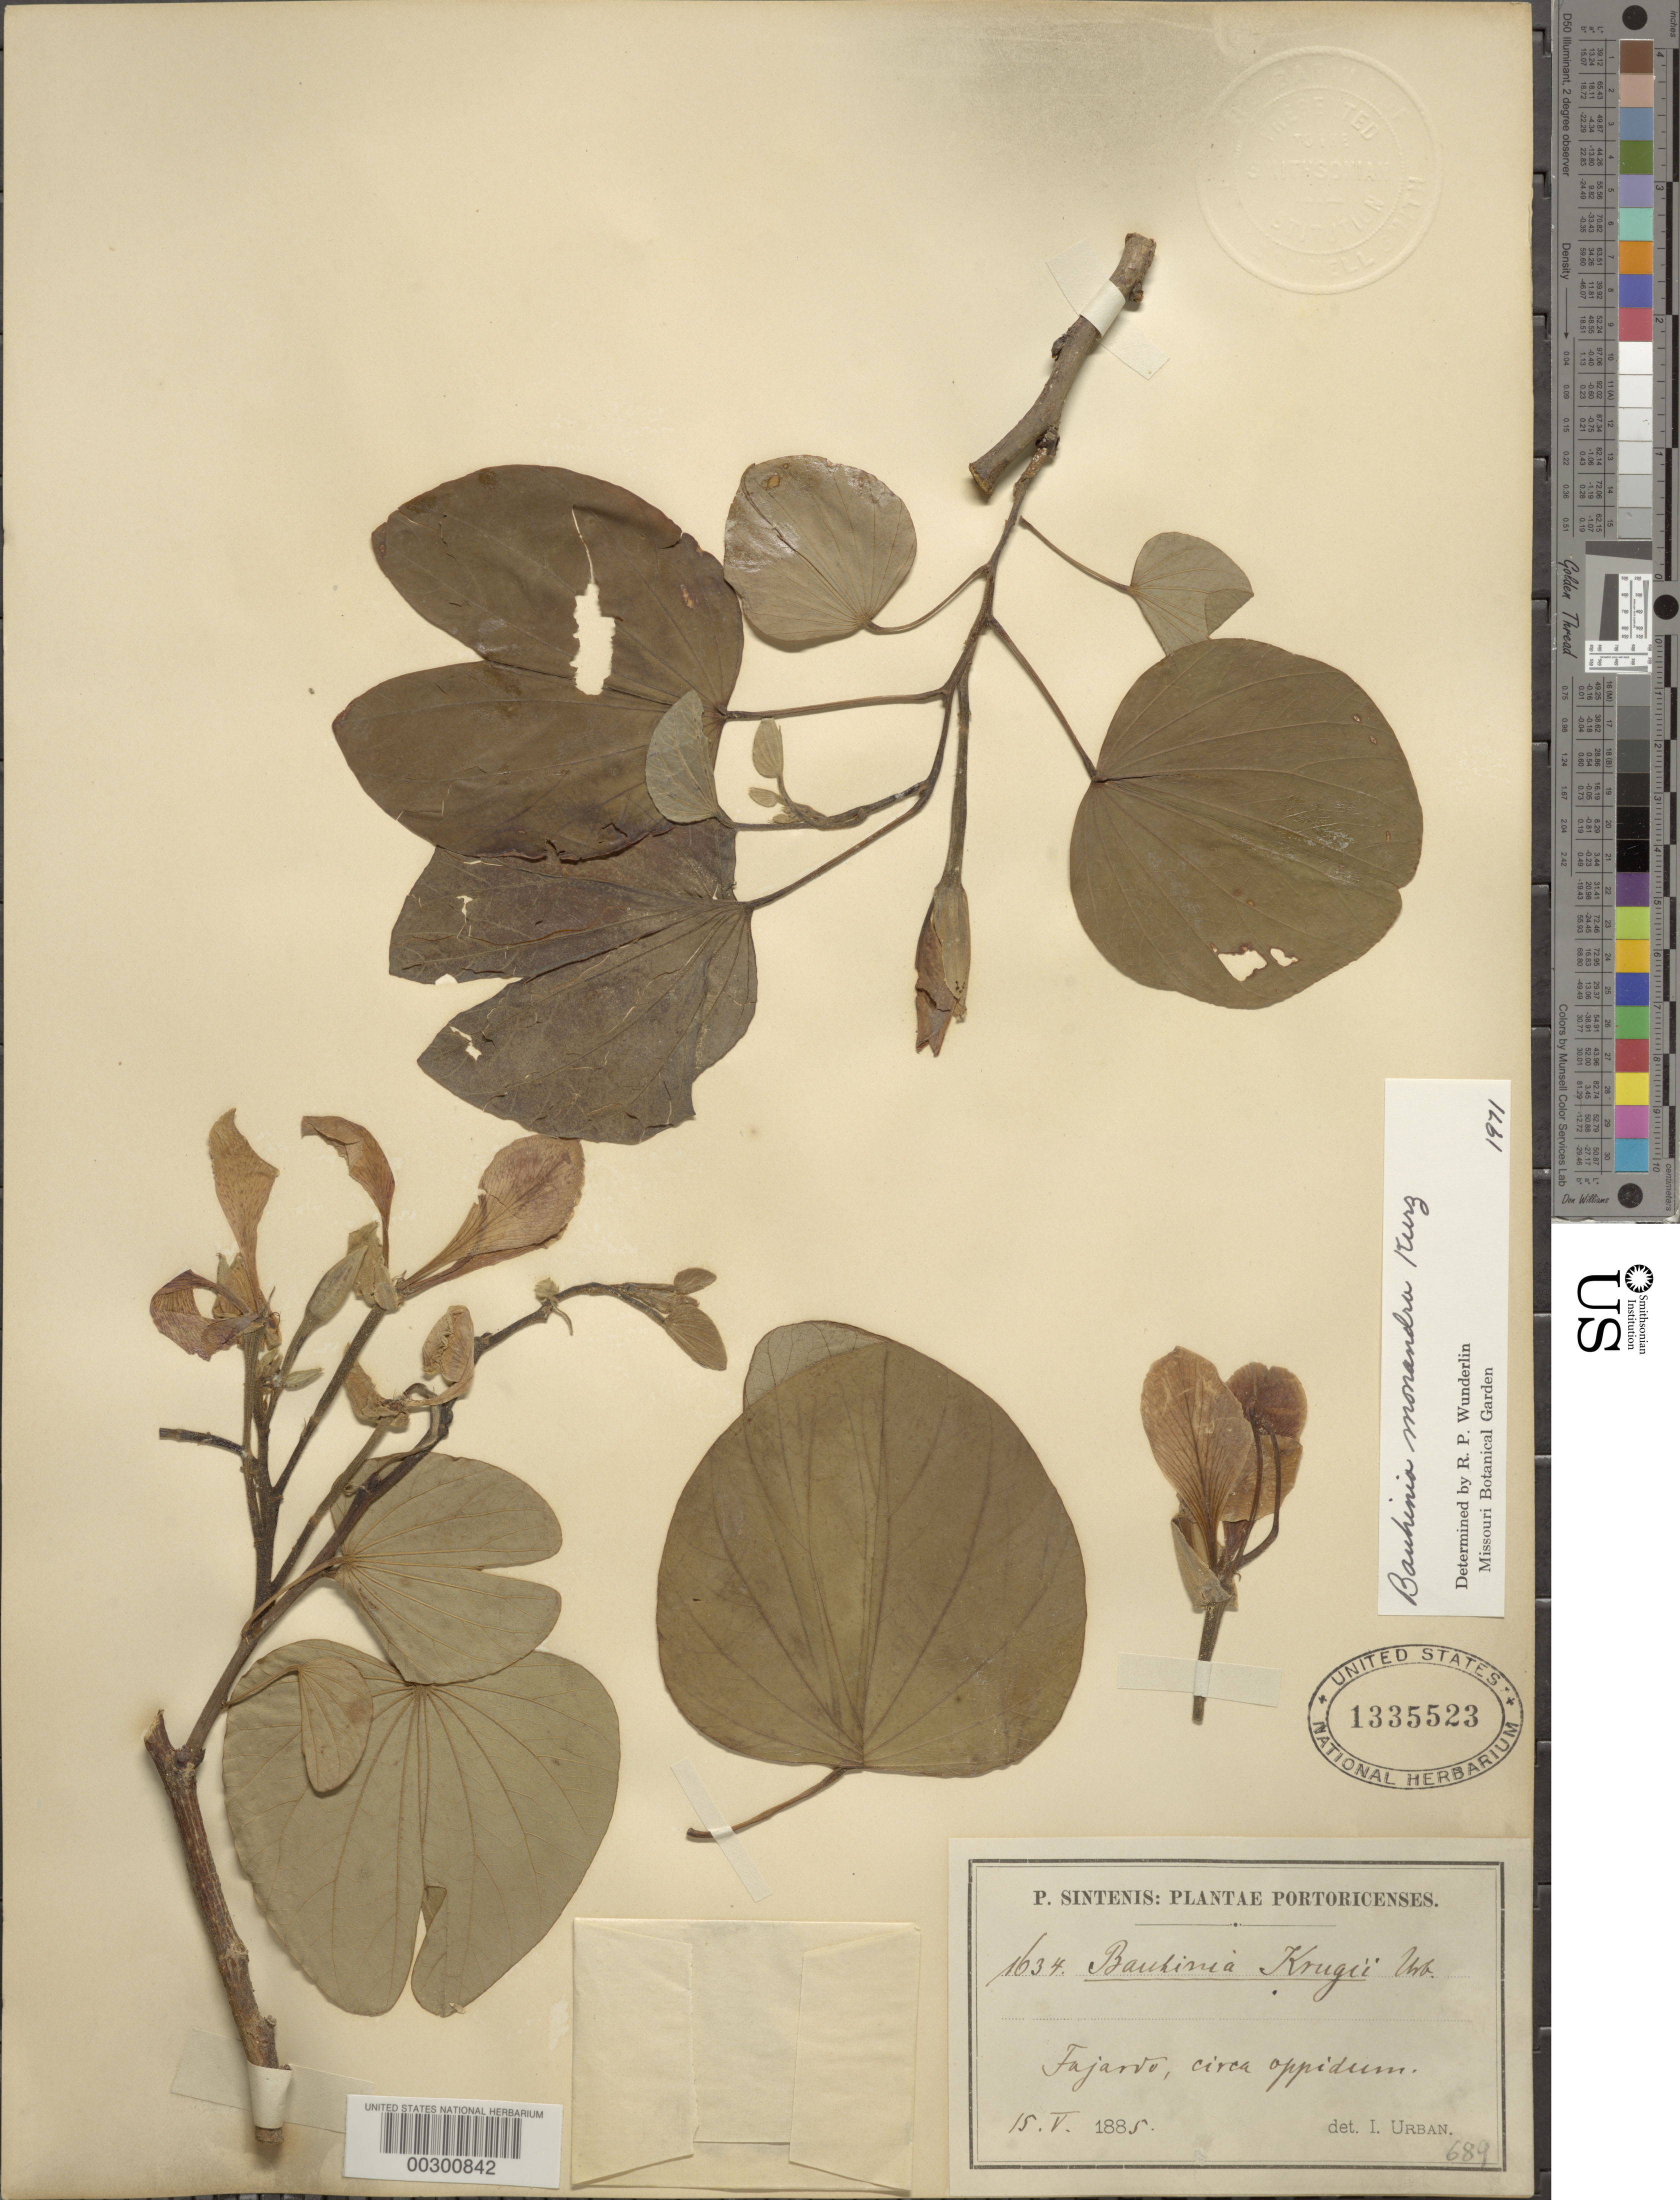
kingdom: Plantae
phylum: Tracheophyta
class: Magnoliopsida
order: Fabales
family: Fabaceae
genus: Bauhinia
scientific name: Bauhinia monandra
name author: Kurz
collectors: P. Sintenis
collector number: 1634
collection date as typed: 15 May 1885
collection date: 1885-05-15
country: Puerto Rico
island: Greater Antilles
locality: Fajardo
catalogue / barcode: US 1335523